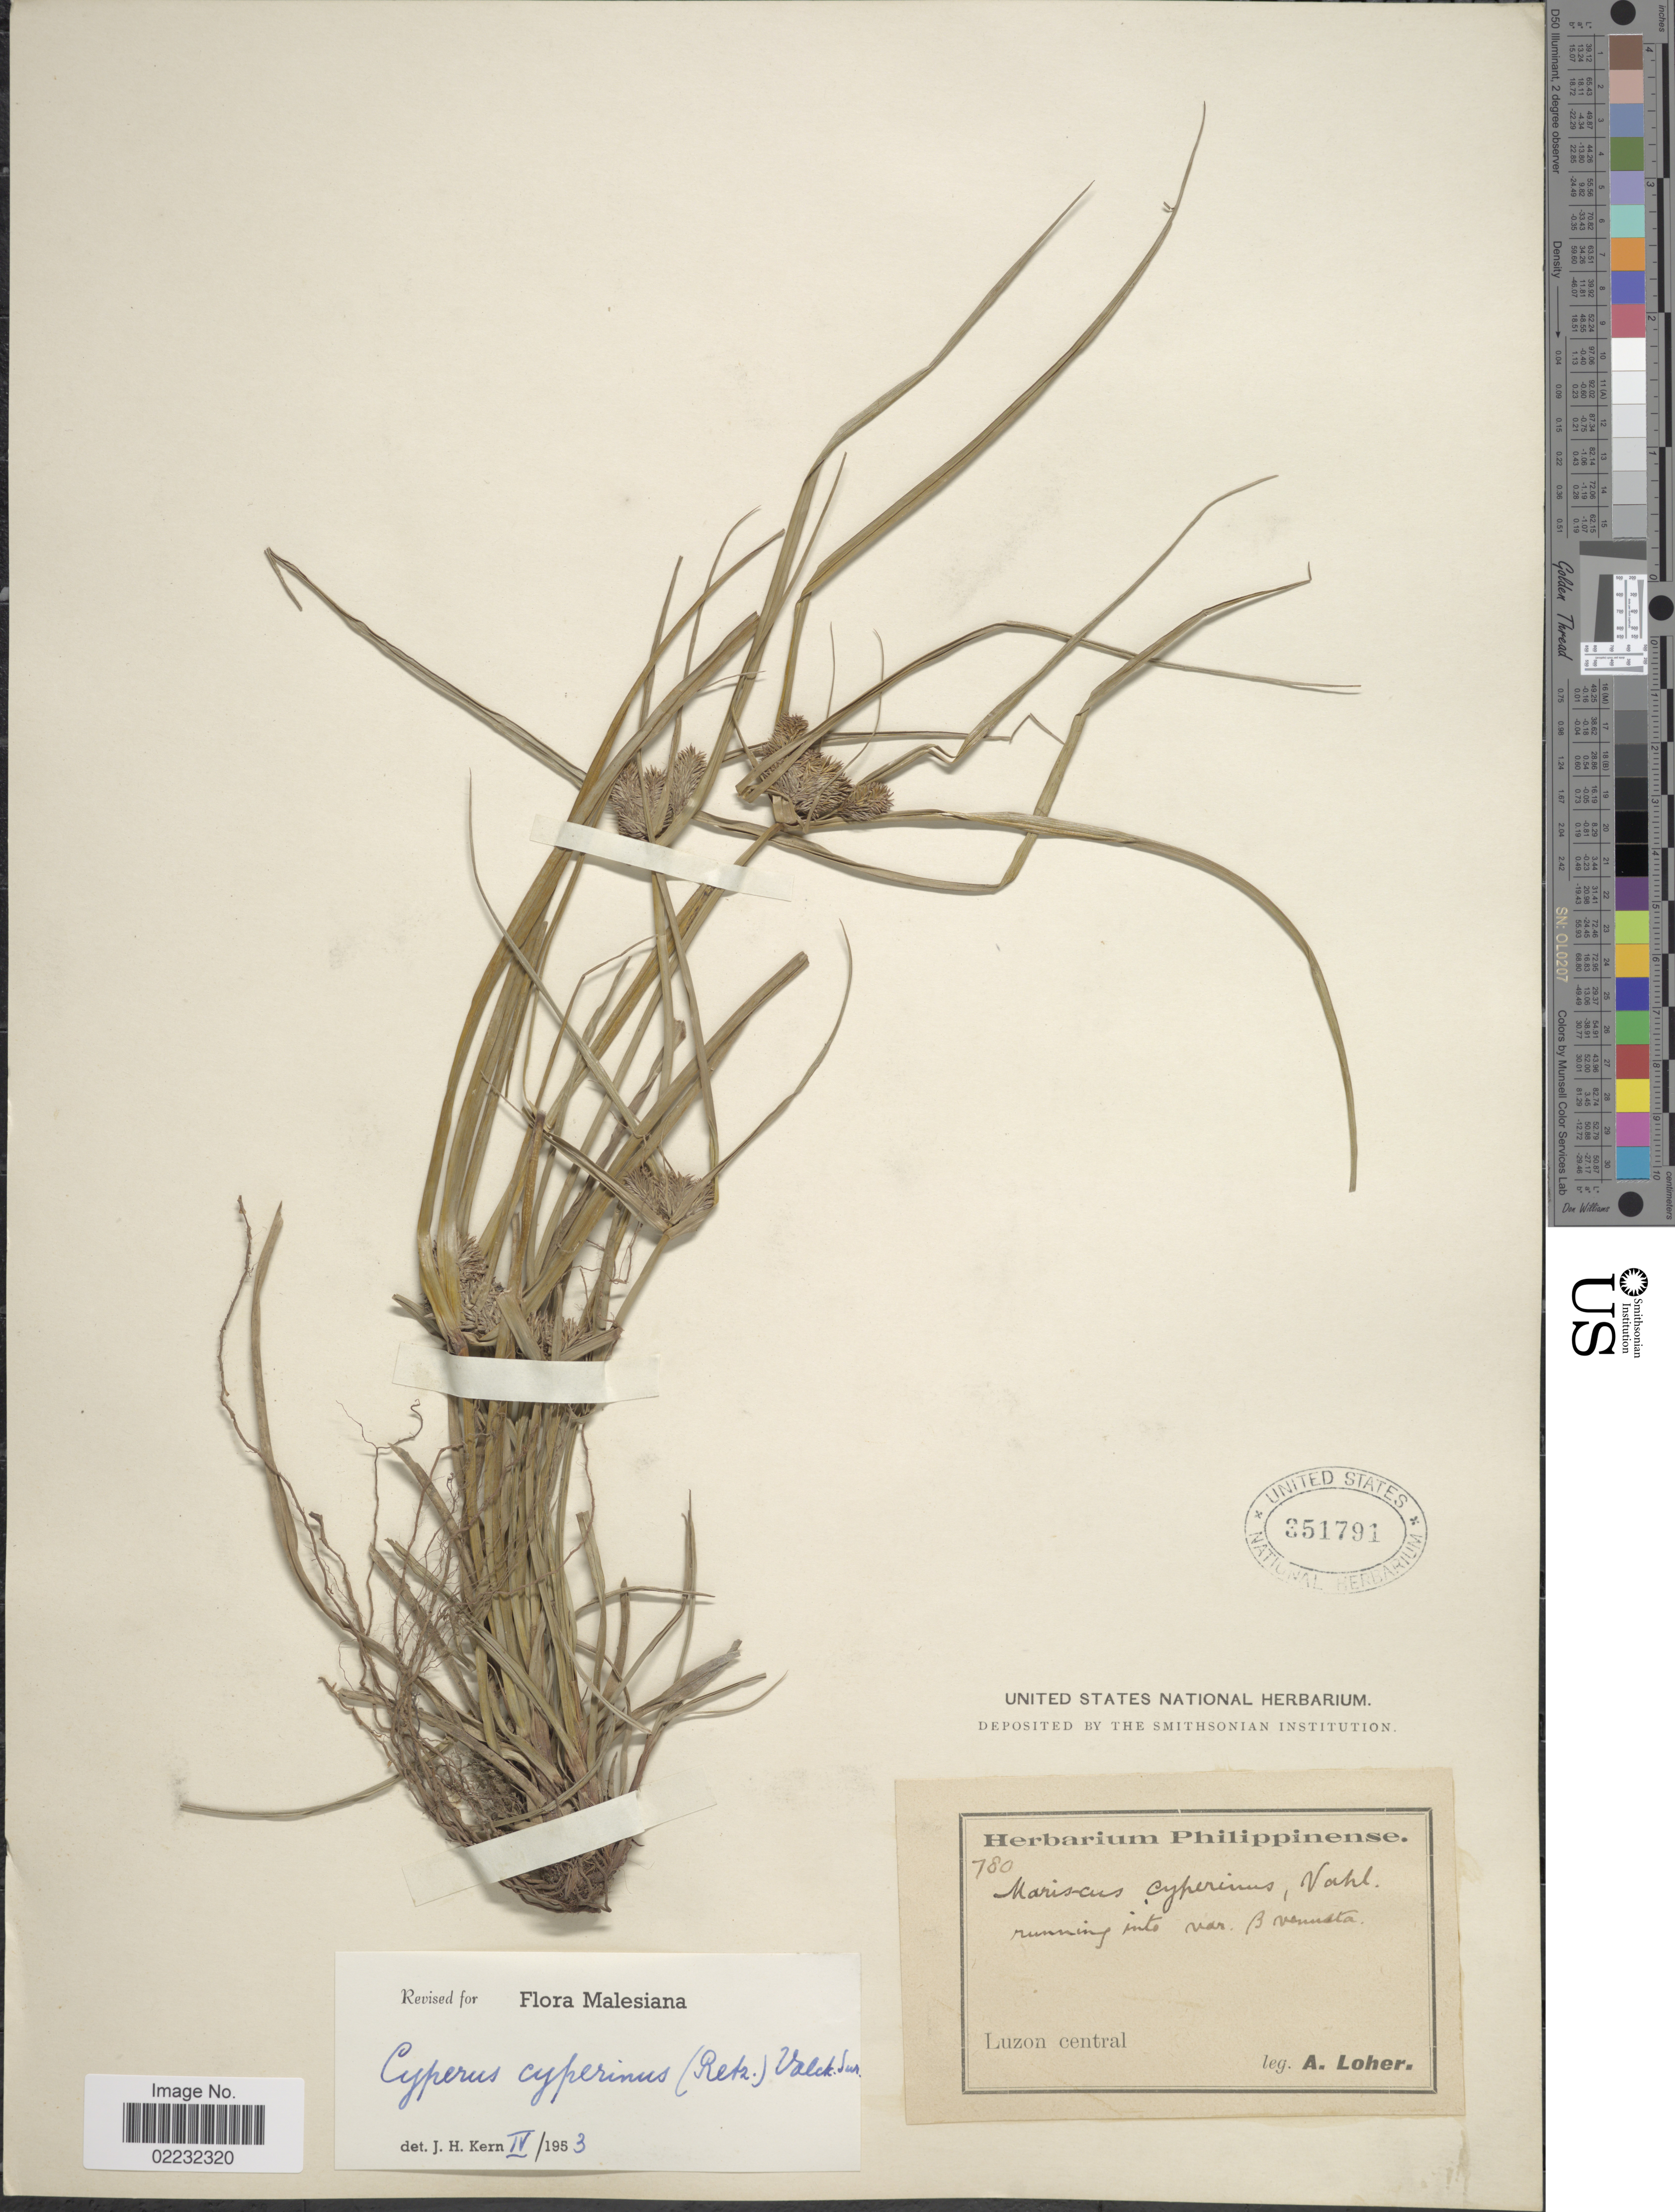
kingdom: Plantae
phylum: Tracheophyta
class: Liliopsida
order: Poales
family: Cyperaceae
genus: Cyperus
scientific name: Cyperus cyperinus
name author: (Retz.) Valck. Sur.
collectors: A. Loher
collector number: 780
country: Philippines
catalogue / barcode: US 351791